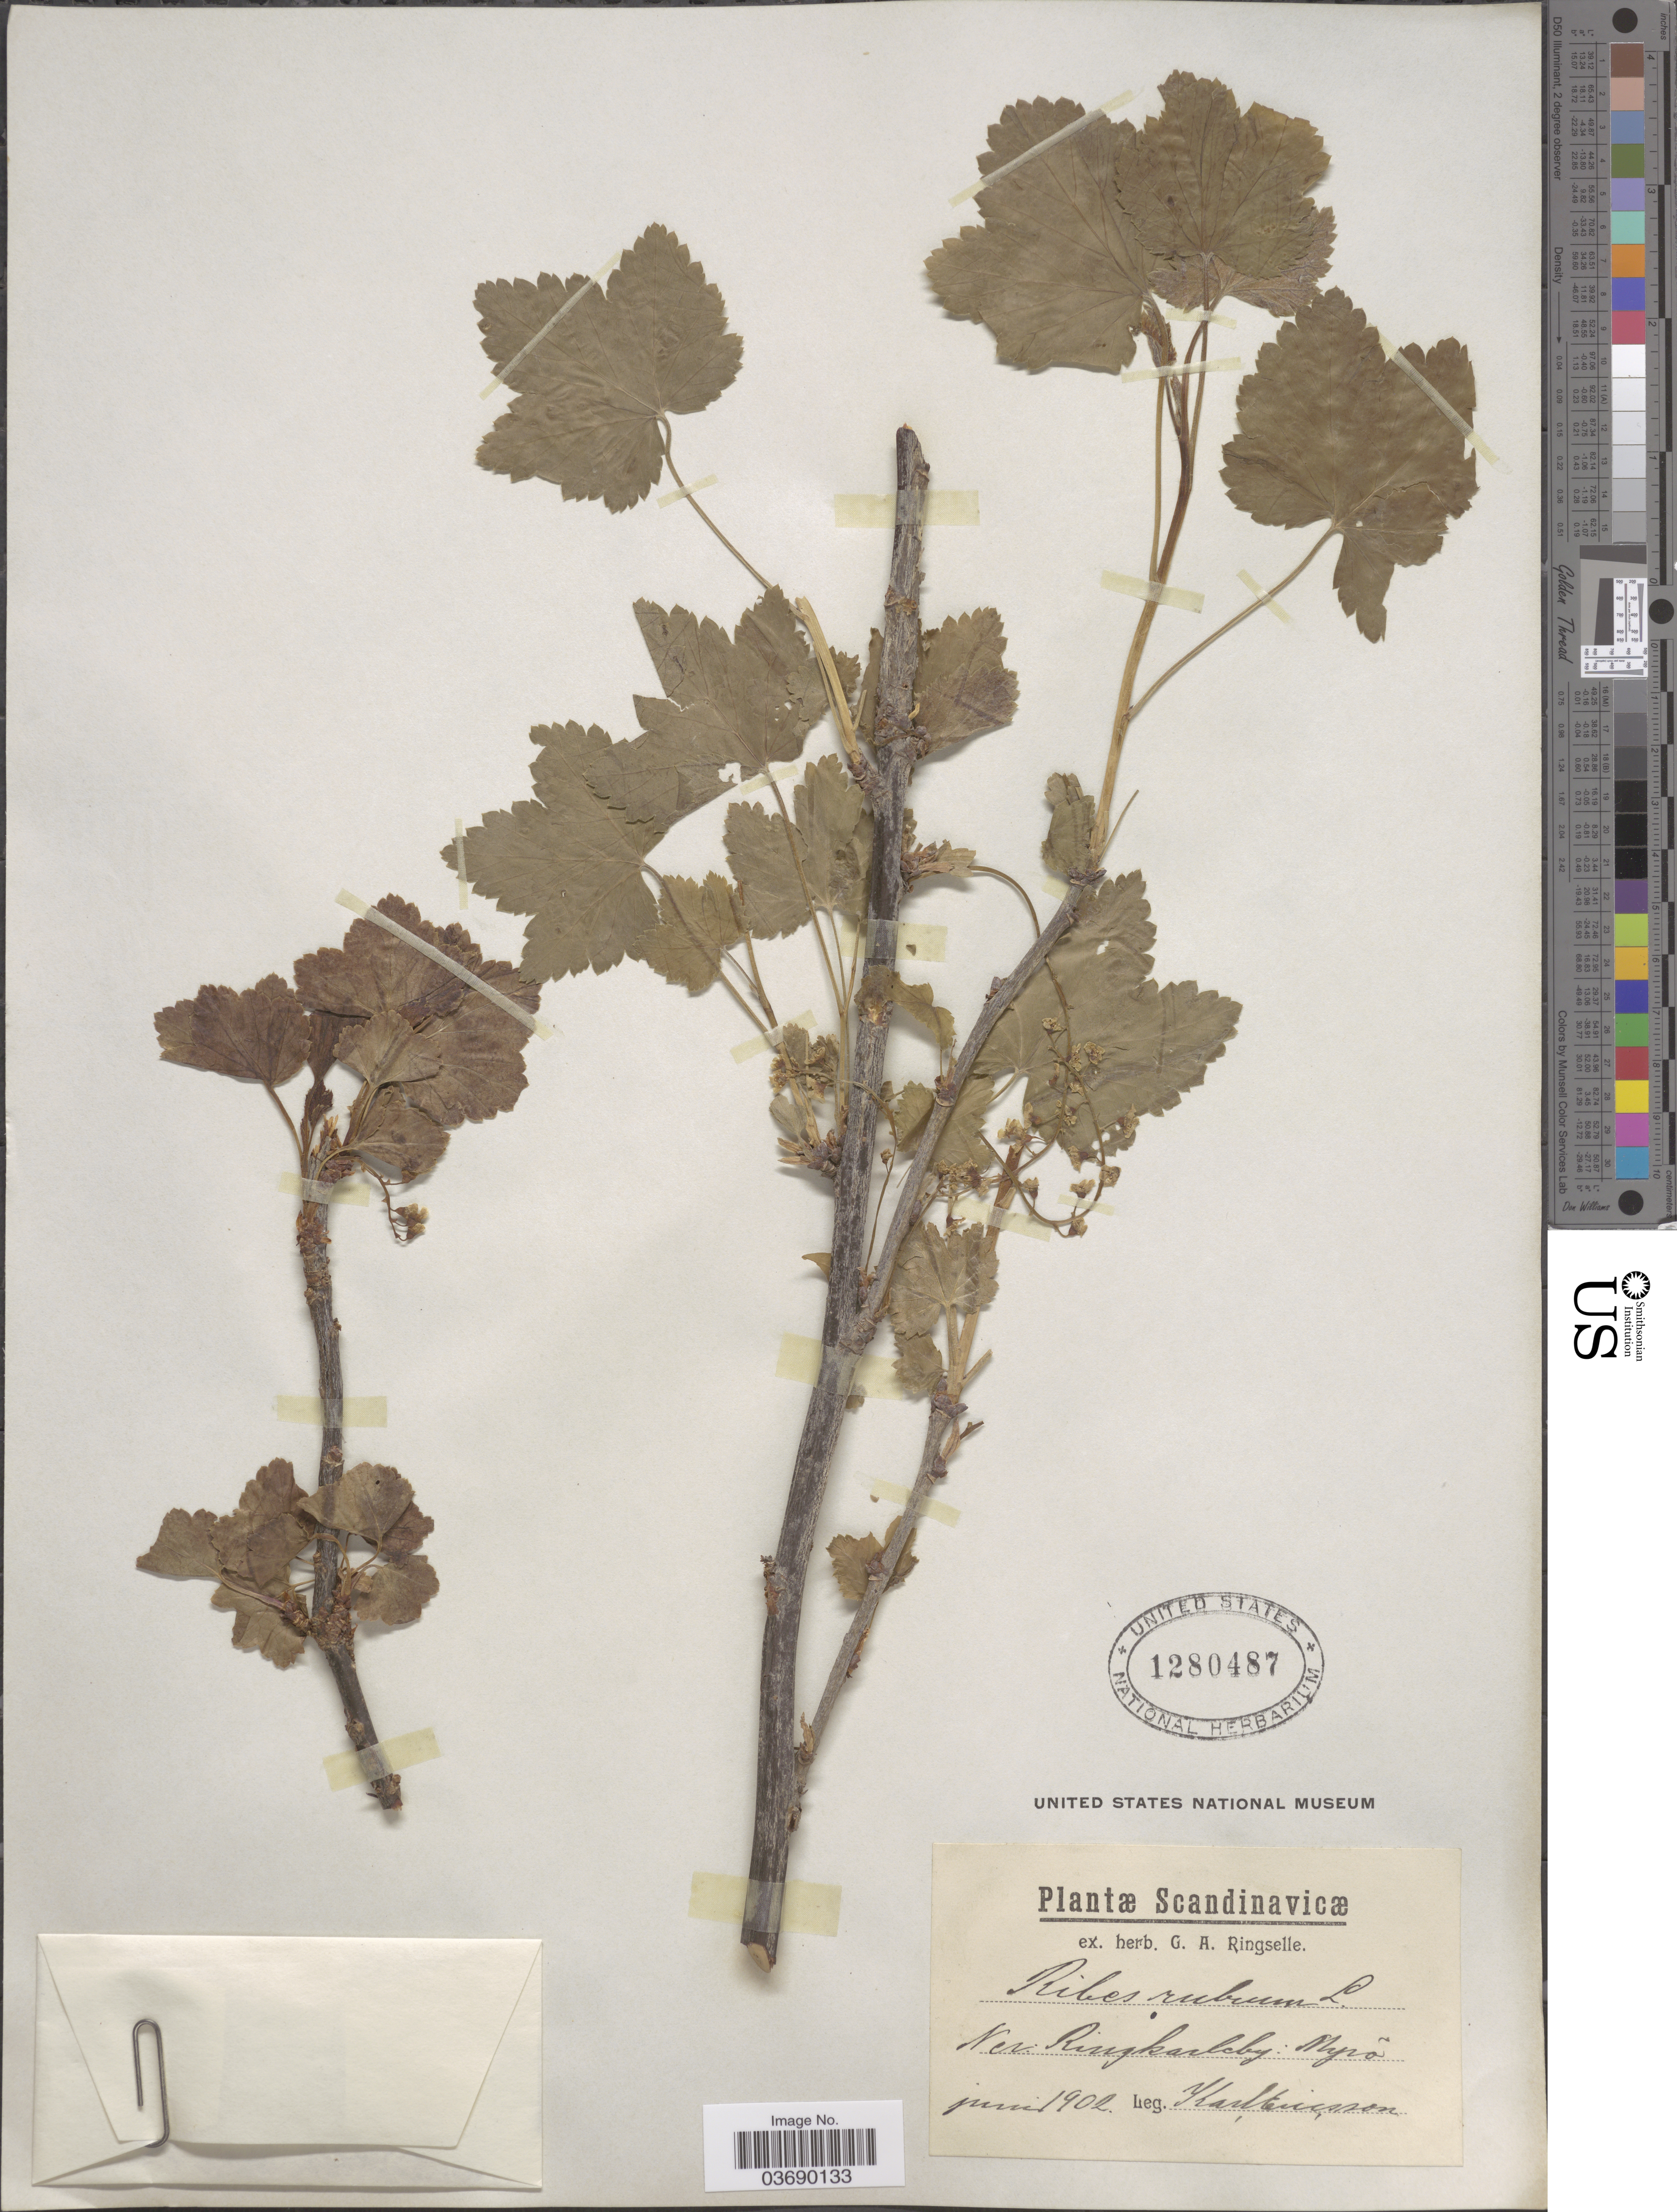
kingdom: Plantae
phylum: Tracheophyta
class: Magnoliopsida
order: Saxifragales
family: Grossulariaceae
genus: Ribes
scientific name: Ribes rubrum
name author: L.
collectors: K. Ericsson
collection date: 1902-06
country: Sweden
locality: Scandinavicæ. Ner. Ringkarleby: Myrõ.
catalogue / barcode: US 1280487